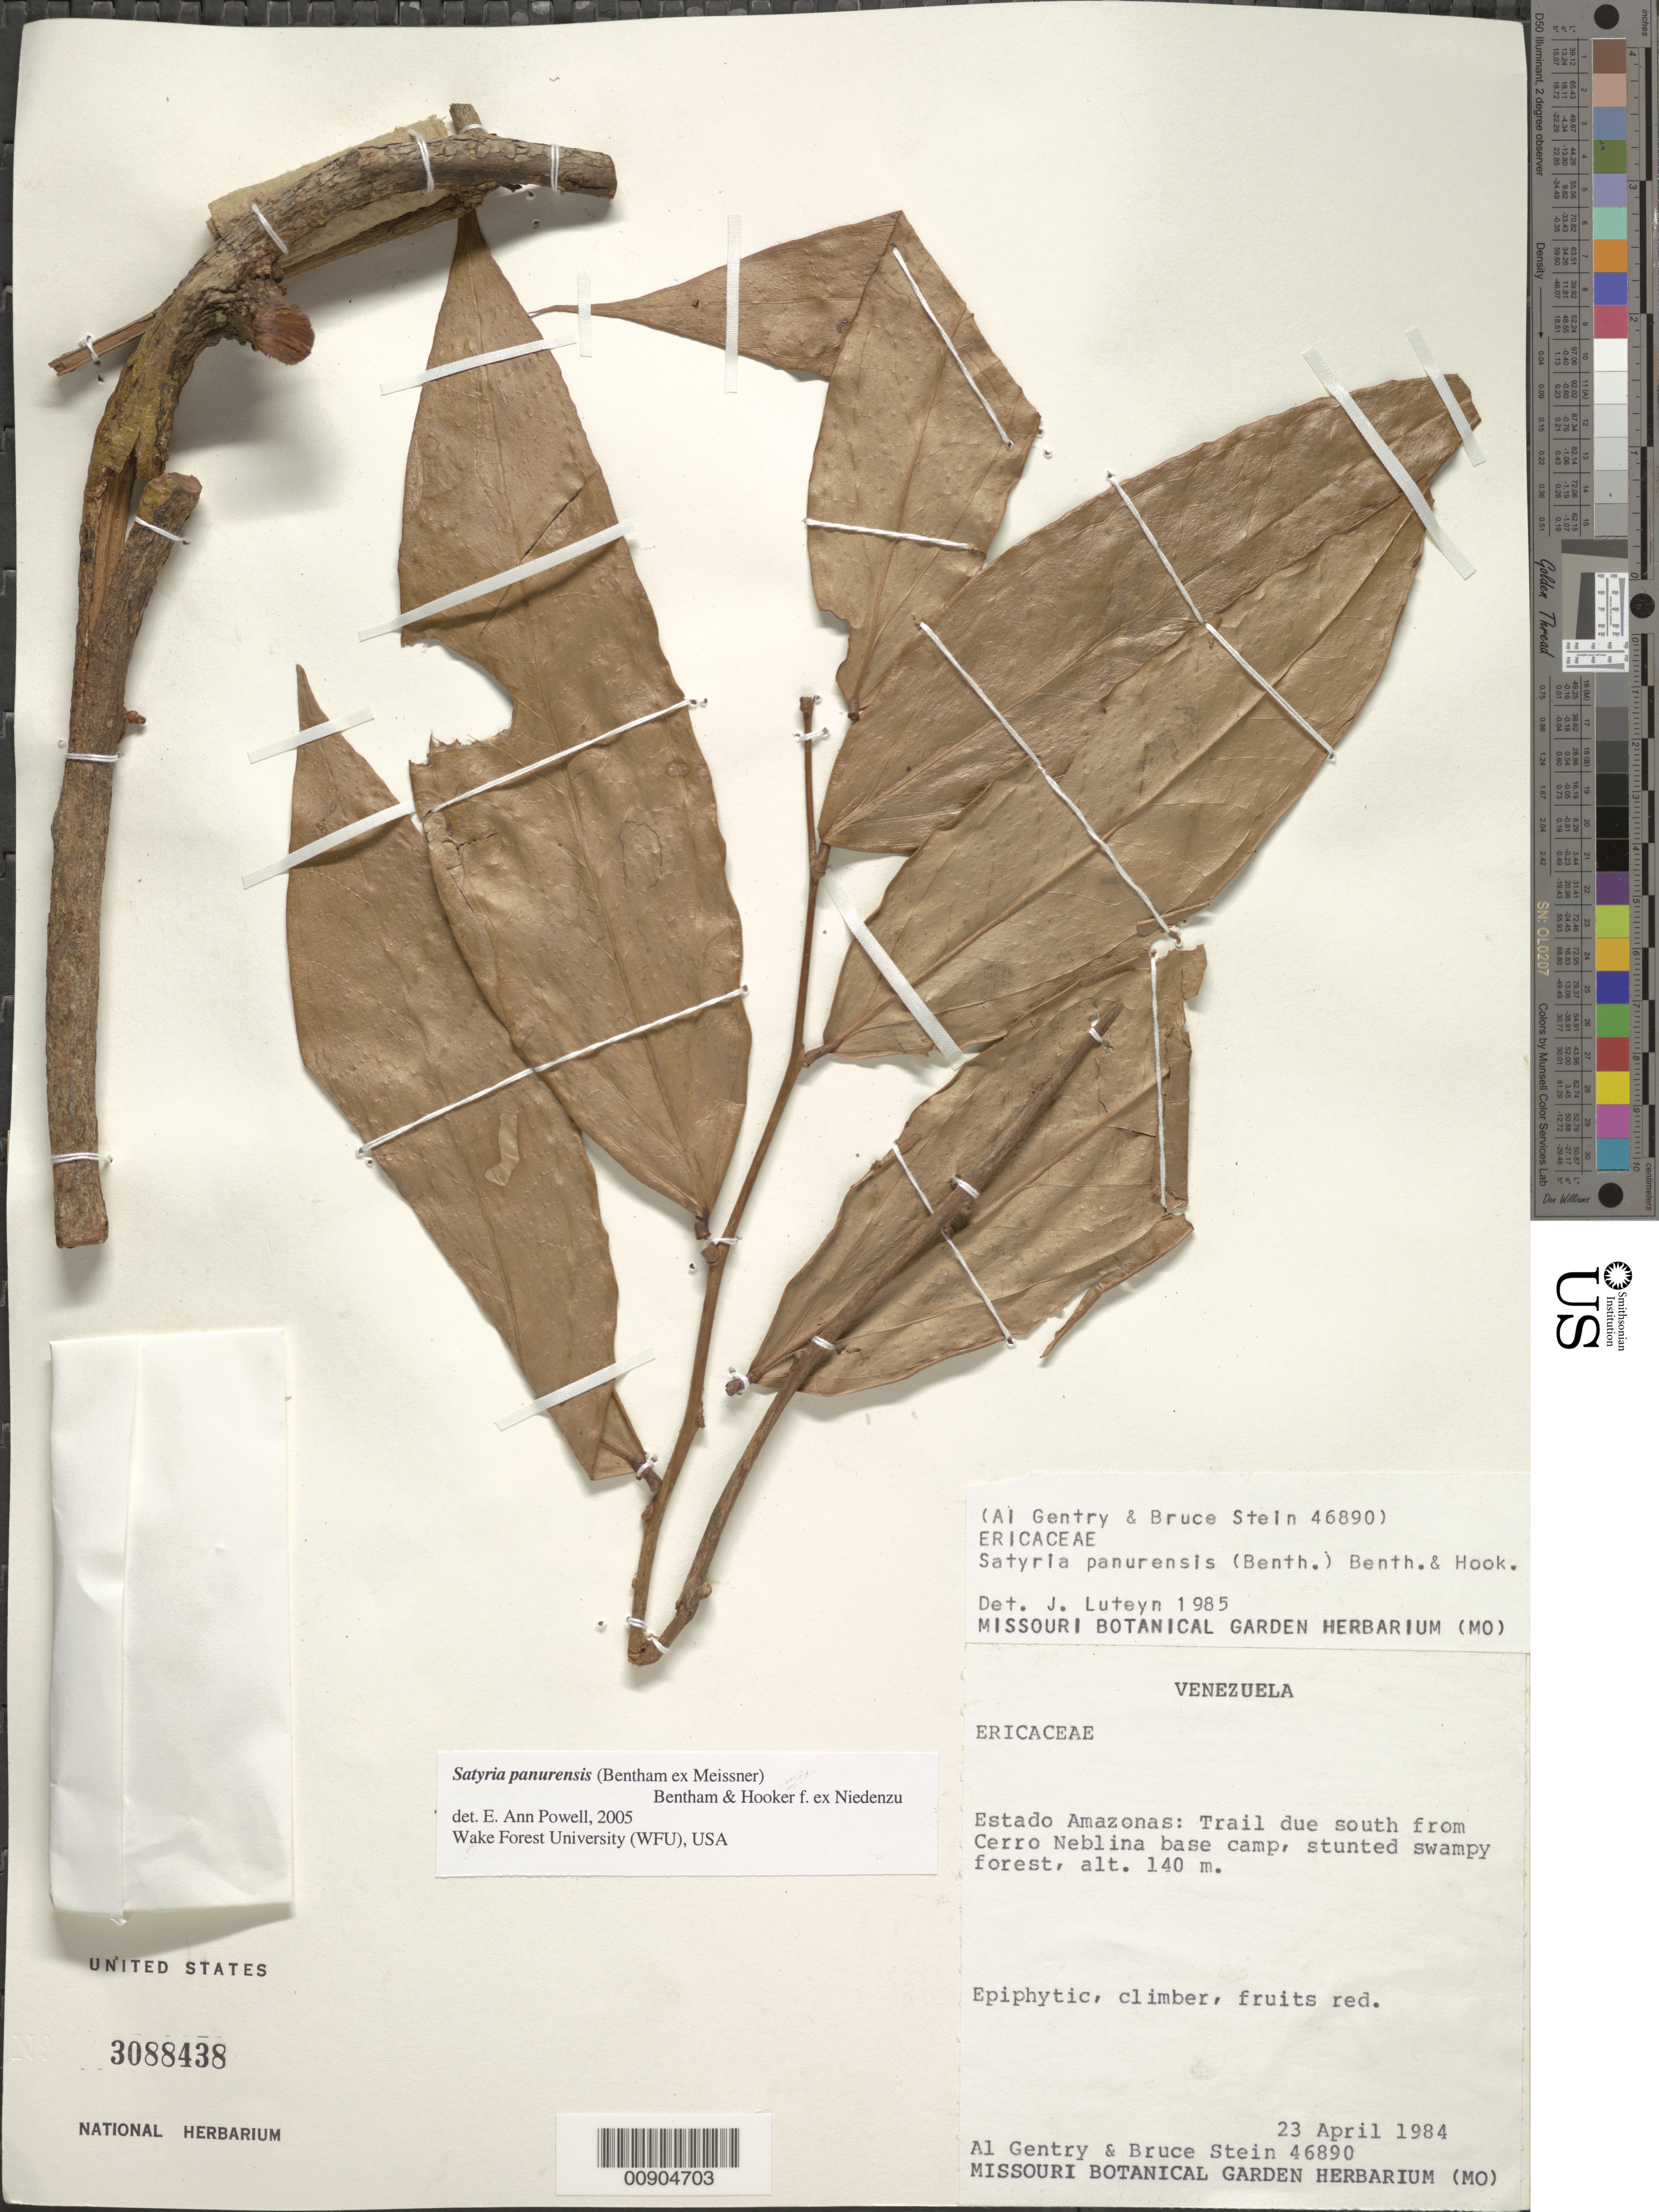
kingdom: Plantae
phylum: Tracheophyta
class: Magnoliopsida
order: Ericales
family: Ericaceae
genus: Satyria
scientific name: Satyria panurensis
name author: (Benth. ex Meisn.) Benth. & Hook. f. ex Nied.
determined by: Powell, E. A.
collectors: A. H. Gentry & B. Stein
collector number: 46890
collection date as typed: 23-Apr-84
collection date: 1984-04-23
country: Venezuela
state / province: Amazonas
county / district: Río Negro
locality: Cerro de La Neblina, base camp along Río Mawarinuma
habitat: Stunted swampy forest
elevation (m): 140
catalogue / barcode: US 3088438